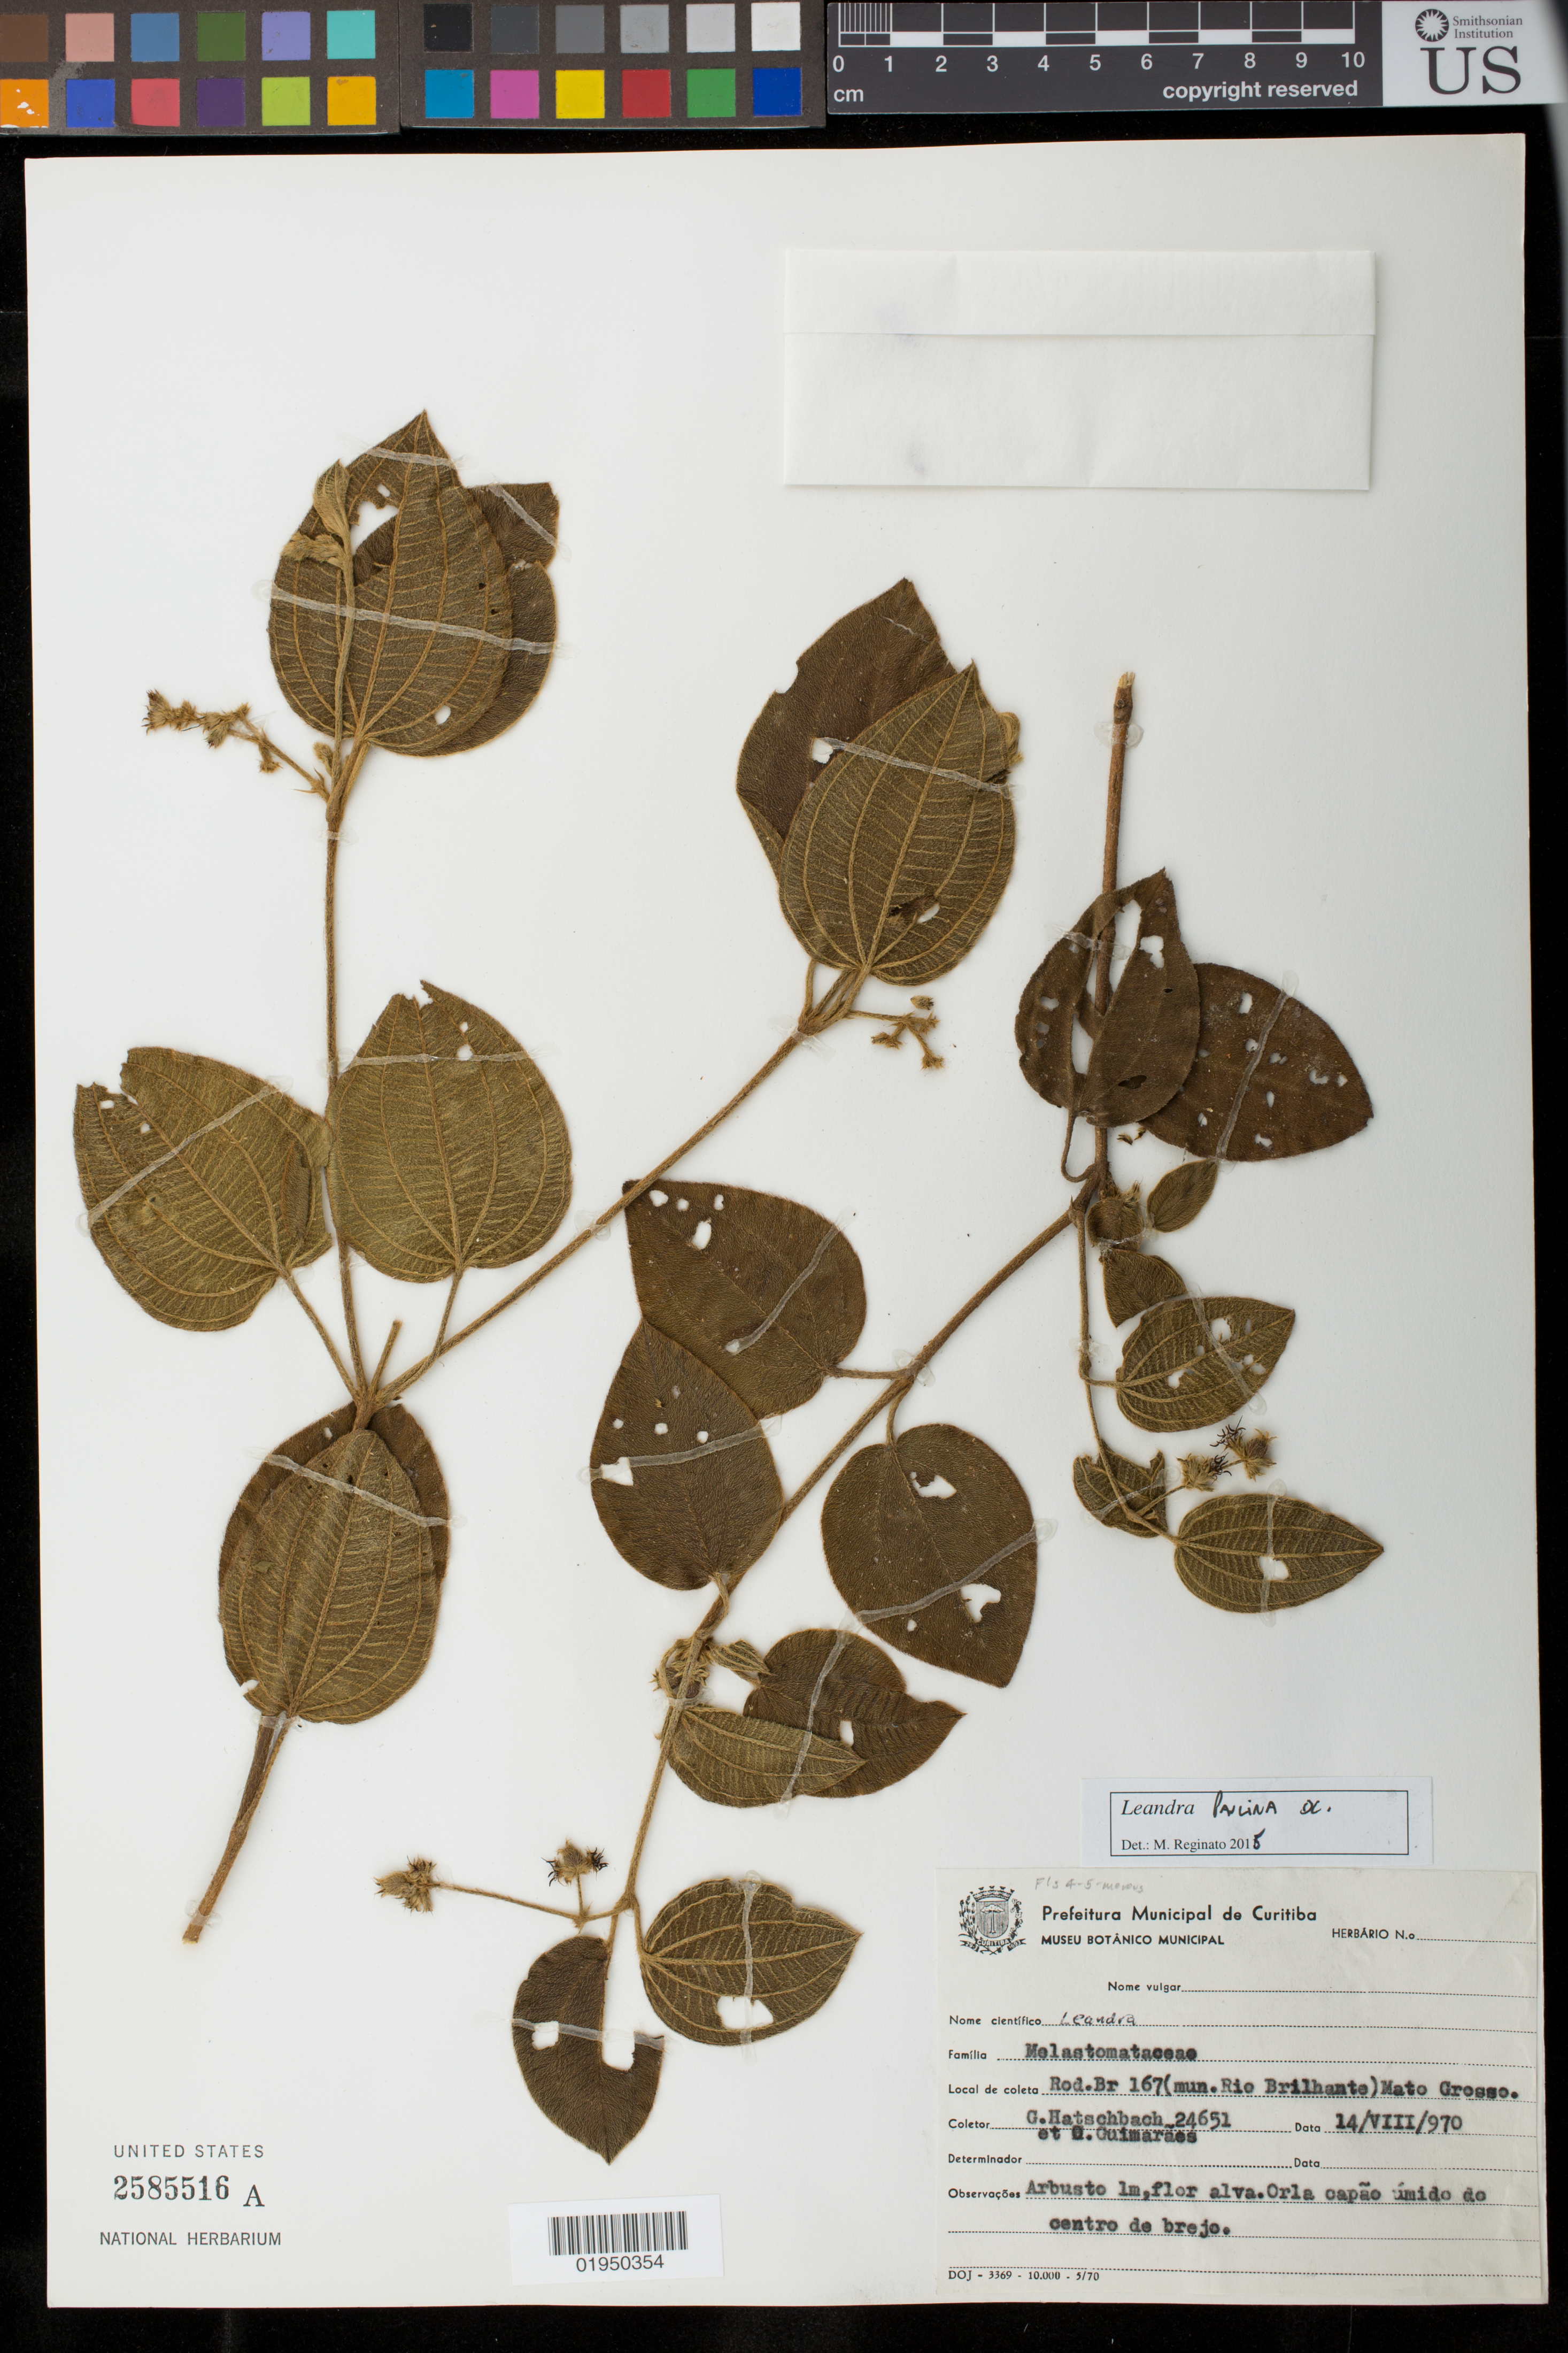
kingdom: Plantae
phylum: Tracheophyta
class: Magnoliopsida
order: Myrtales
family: Melastomataceae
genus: Leandra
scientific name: Leandra paulina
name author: DC.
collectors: G. Hatschbach & O. Guimarães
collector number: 24651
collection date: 1970-08-14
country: Brazil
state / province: Paraná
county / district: Curitiba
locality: Rod. Br 167 (mum. Rio Brilhante Mato Grosso.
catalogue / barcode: US 2585516A